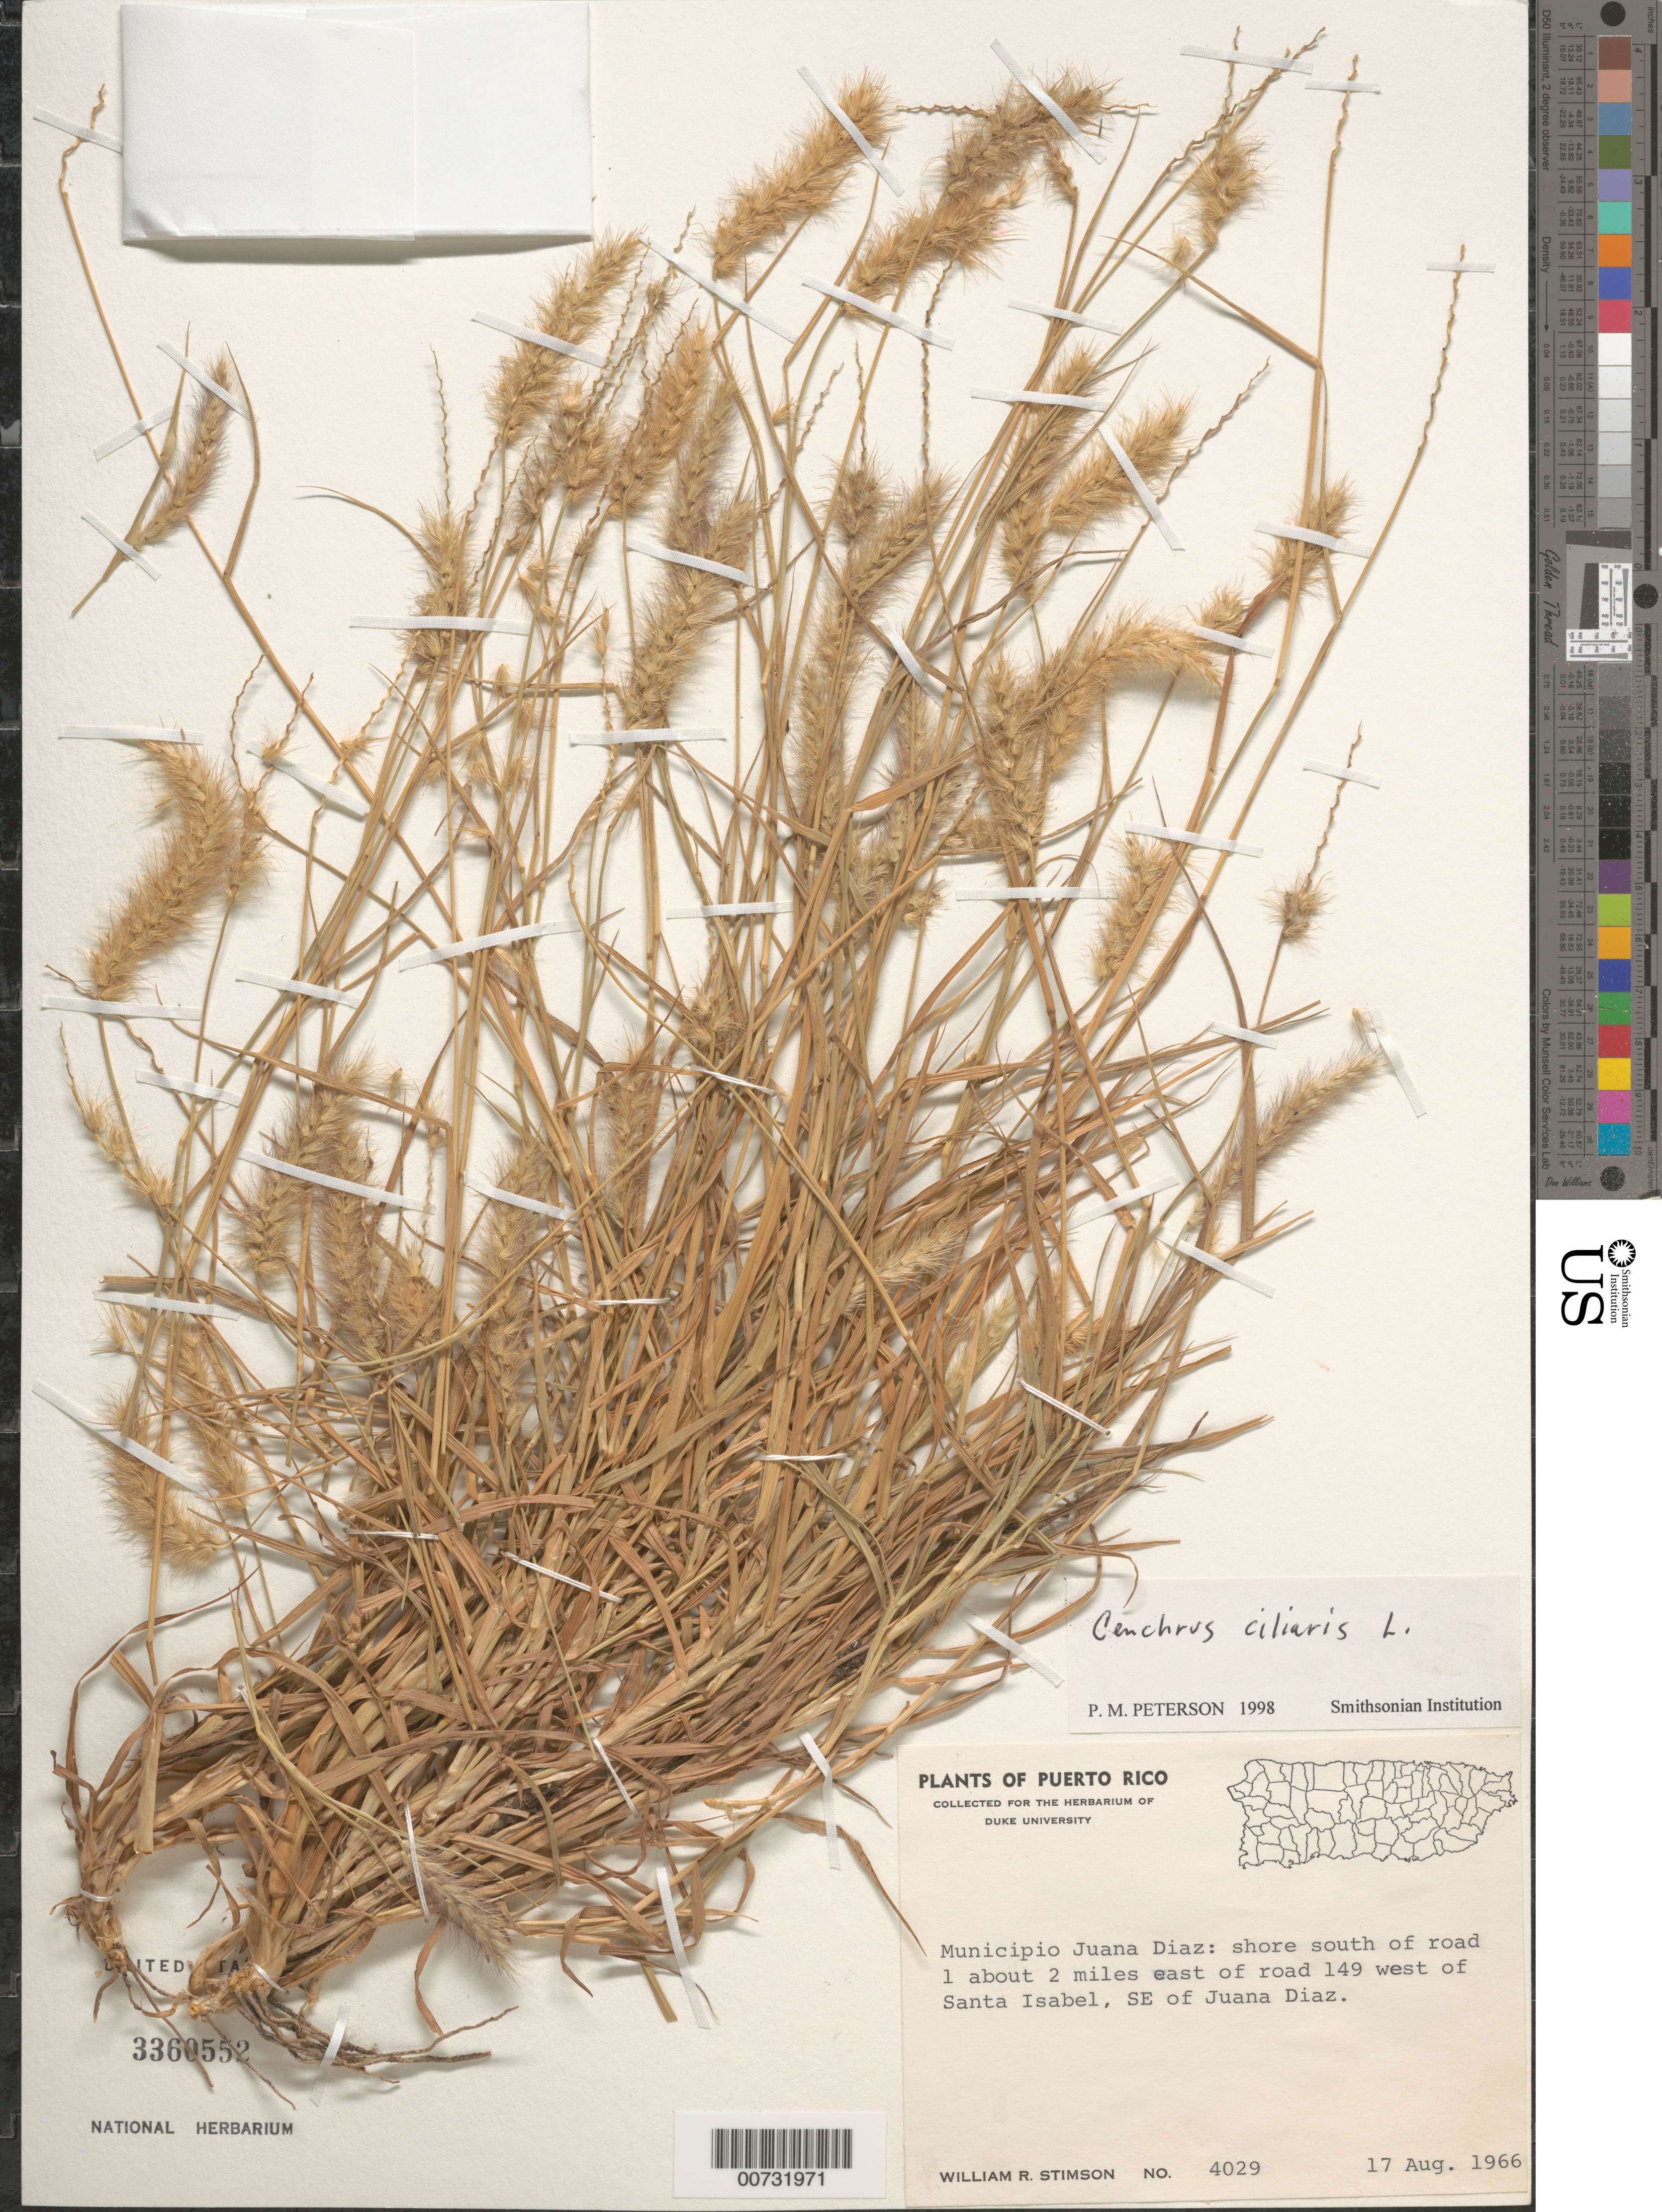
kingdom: Plantae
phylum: Tracheophyta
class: Liliopsida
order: Poales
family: Poaceae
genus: Cenchrus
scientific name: Cenchrus ciliaris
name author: L.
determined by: Peterson, Paul M., (BOT), Smithsonian Institution - National Museum of Natural History (UNITED STATES)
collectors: W. R. Stimson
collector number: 4029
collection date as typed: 17 Aug 1966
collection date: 1966-08-17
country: Puerto Rico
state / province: Juana Díaz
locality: Mun. Juana Diaz: shore south of road 1, about 2 mi. E of road 149, W of Santa Isabel, SE of Juana Diaz.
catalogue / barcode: US 3360552